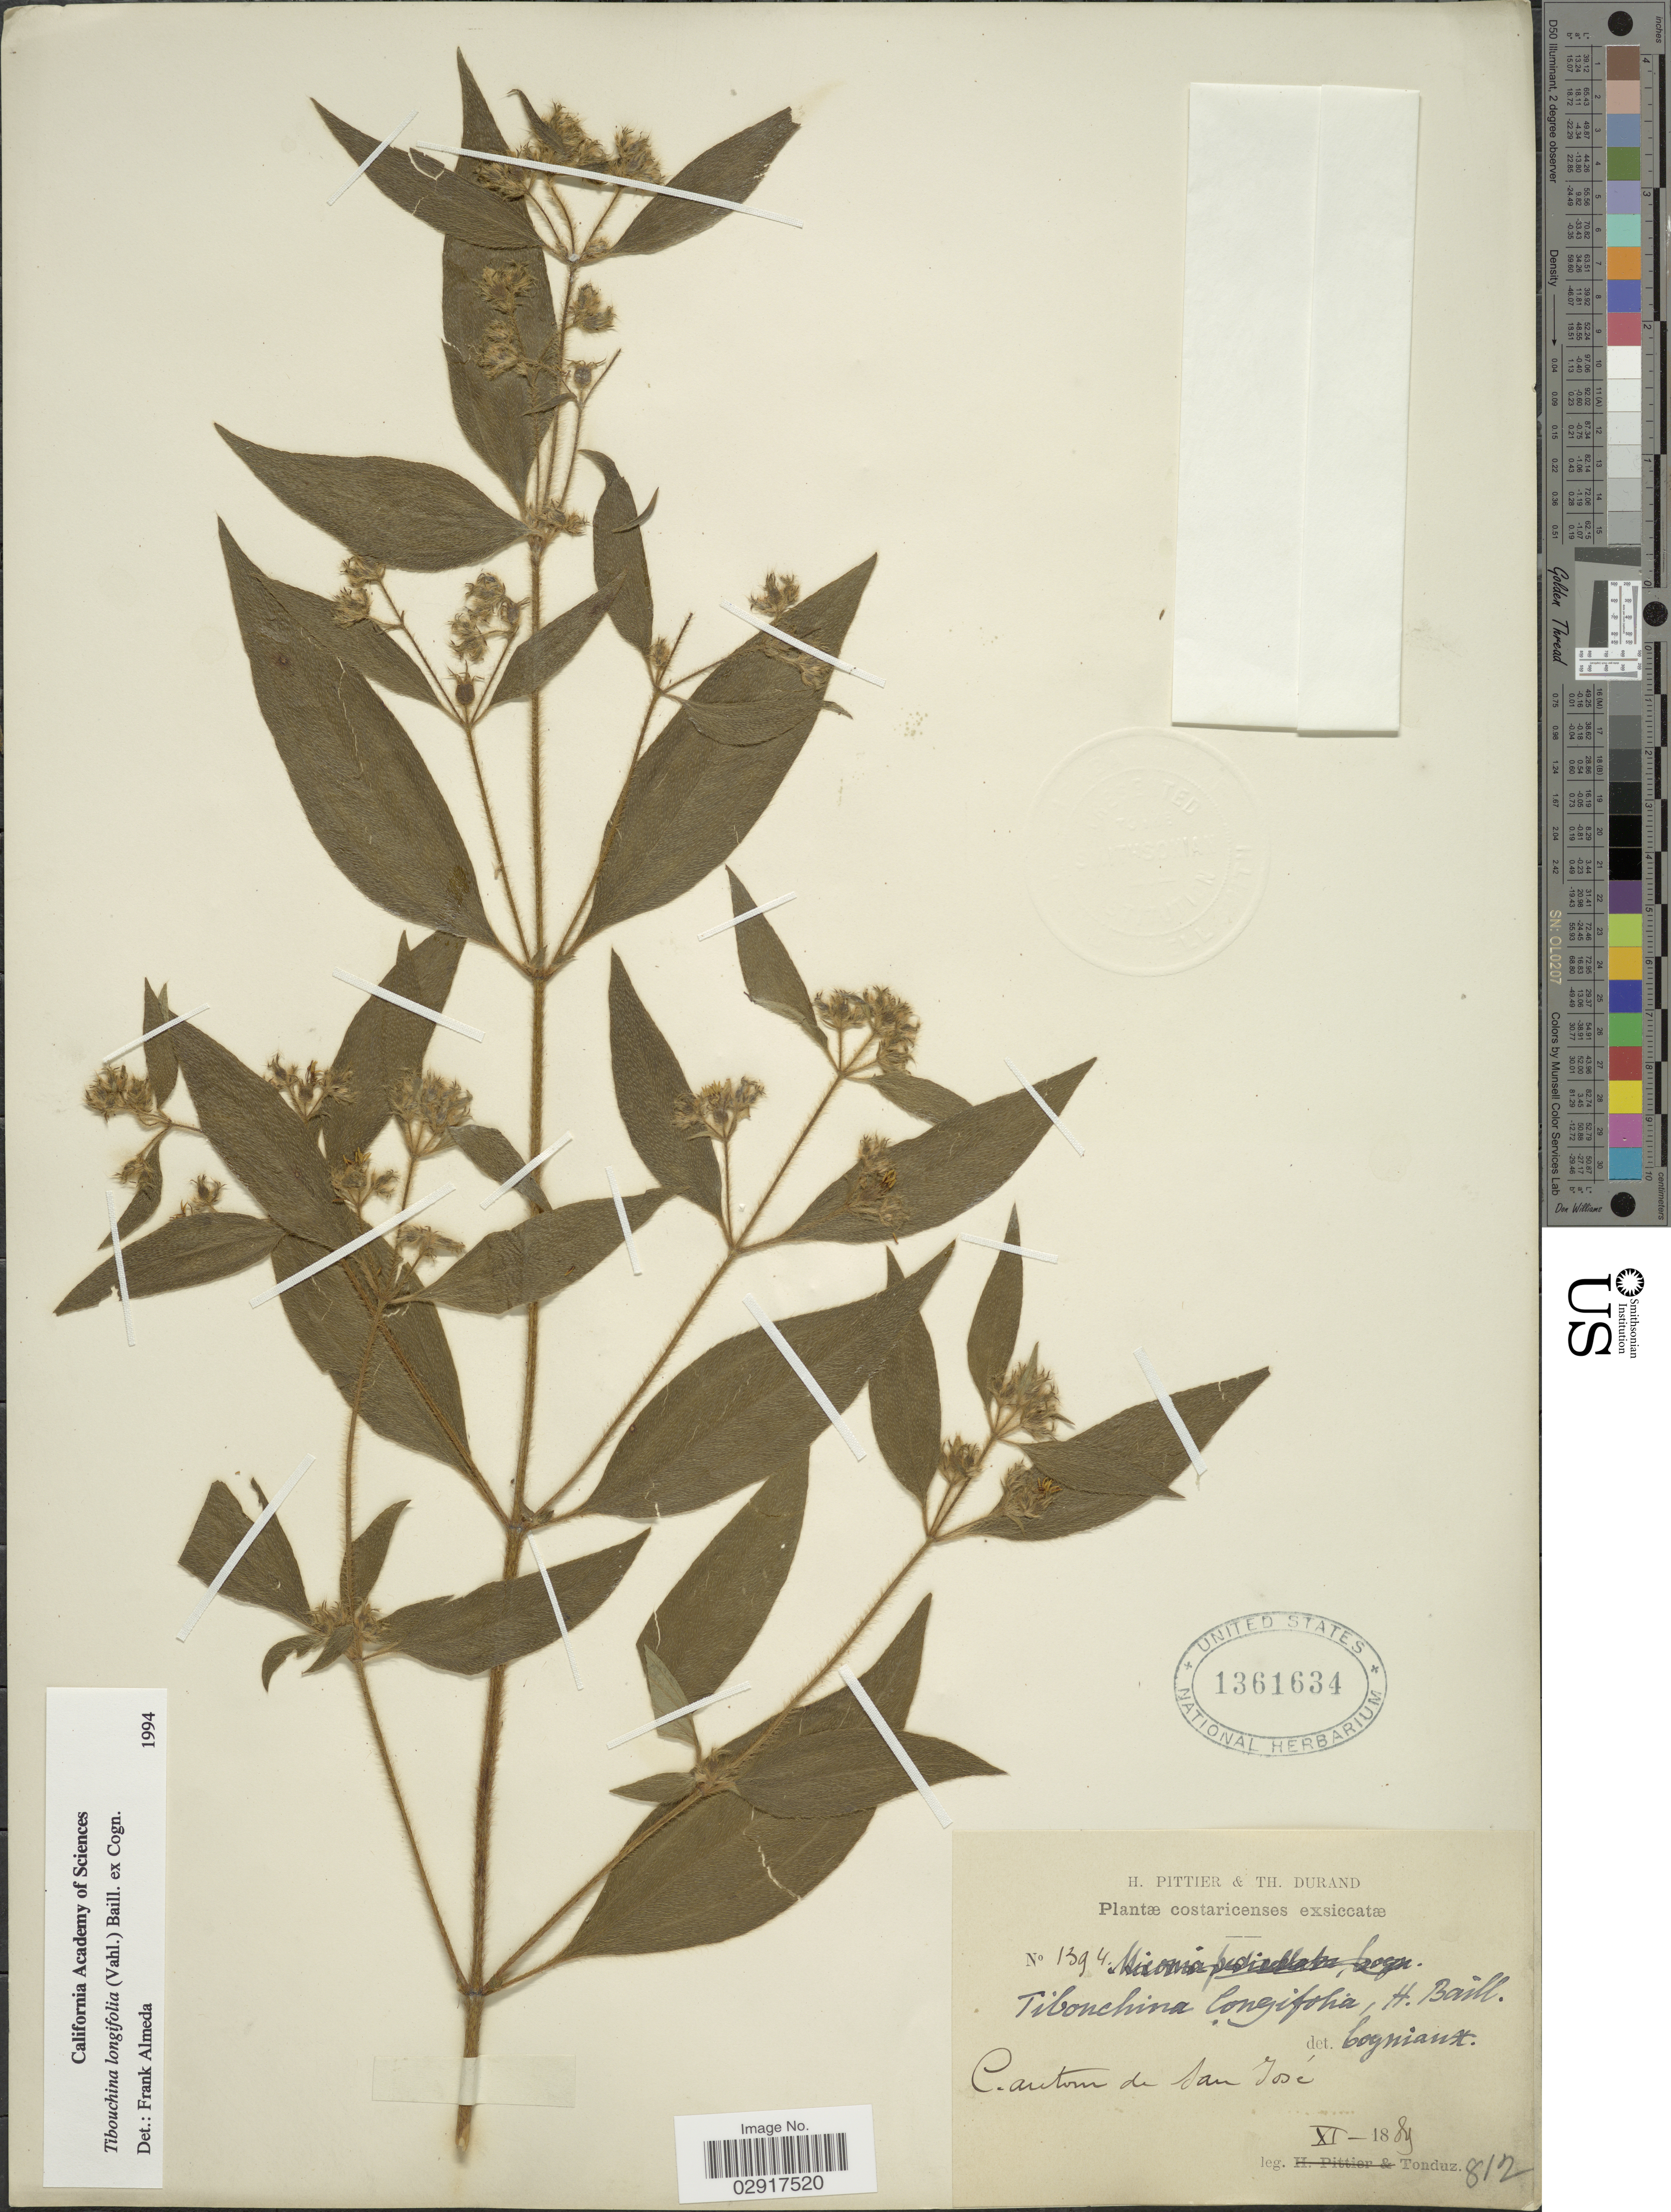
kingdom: Plantae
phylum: Tracheophyta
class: Magnoliopsida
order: Myrtales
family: Melastomataceae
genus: Chaetogastra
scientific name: Chaetogastra longifolia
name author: (Vahl) DC.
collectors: Tonduz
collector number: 1394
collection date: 1889-11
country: Costa Rica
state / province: San José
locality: Canton de San José.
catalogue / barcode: US 1361634